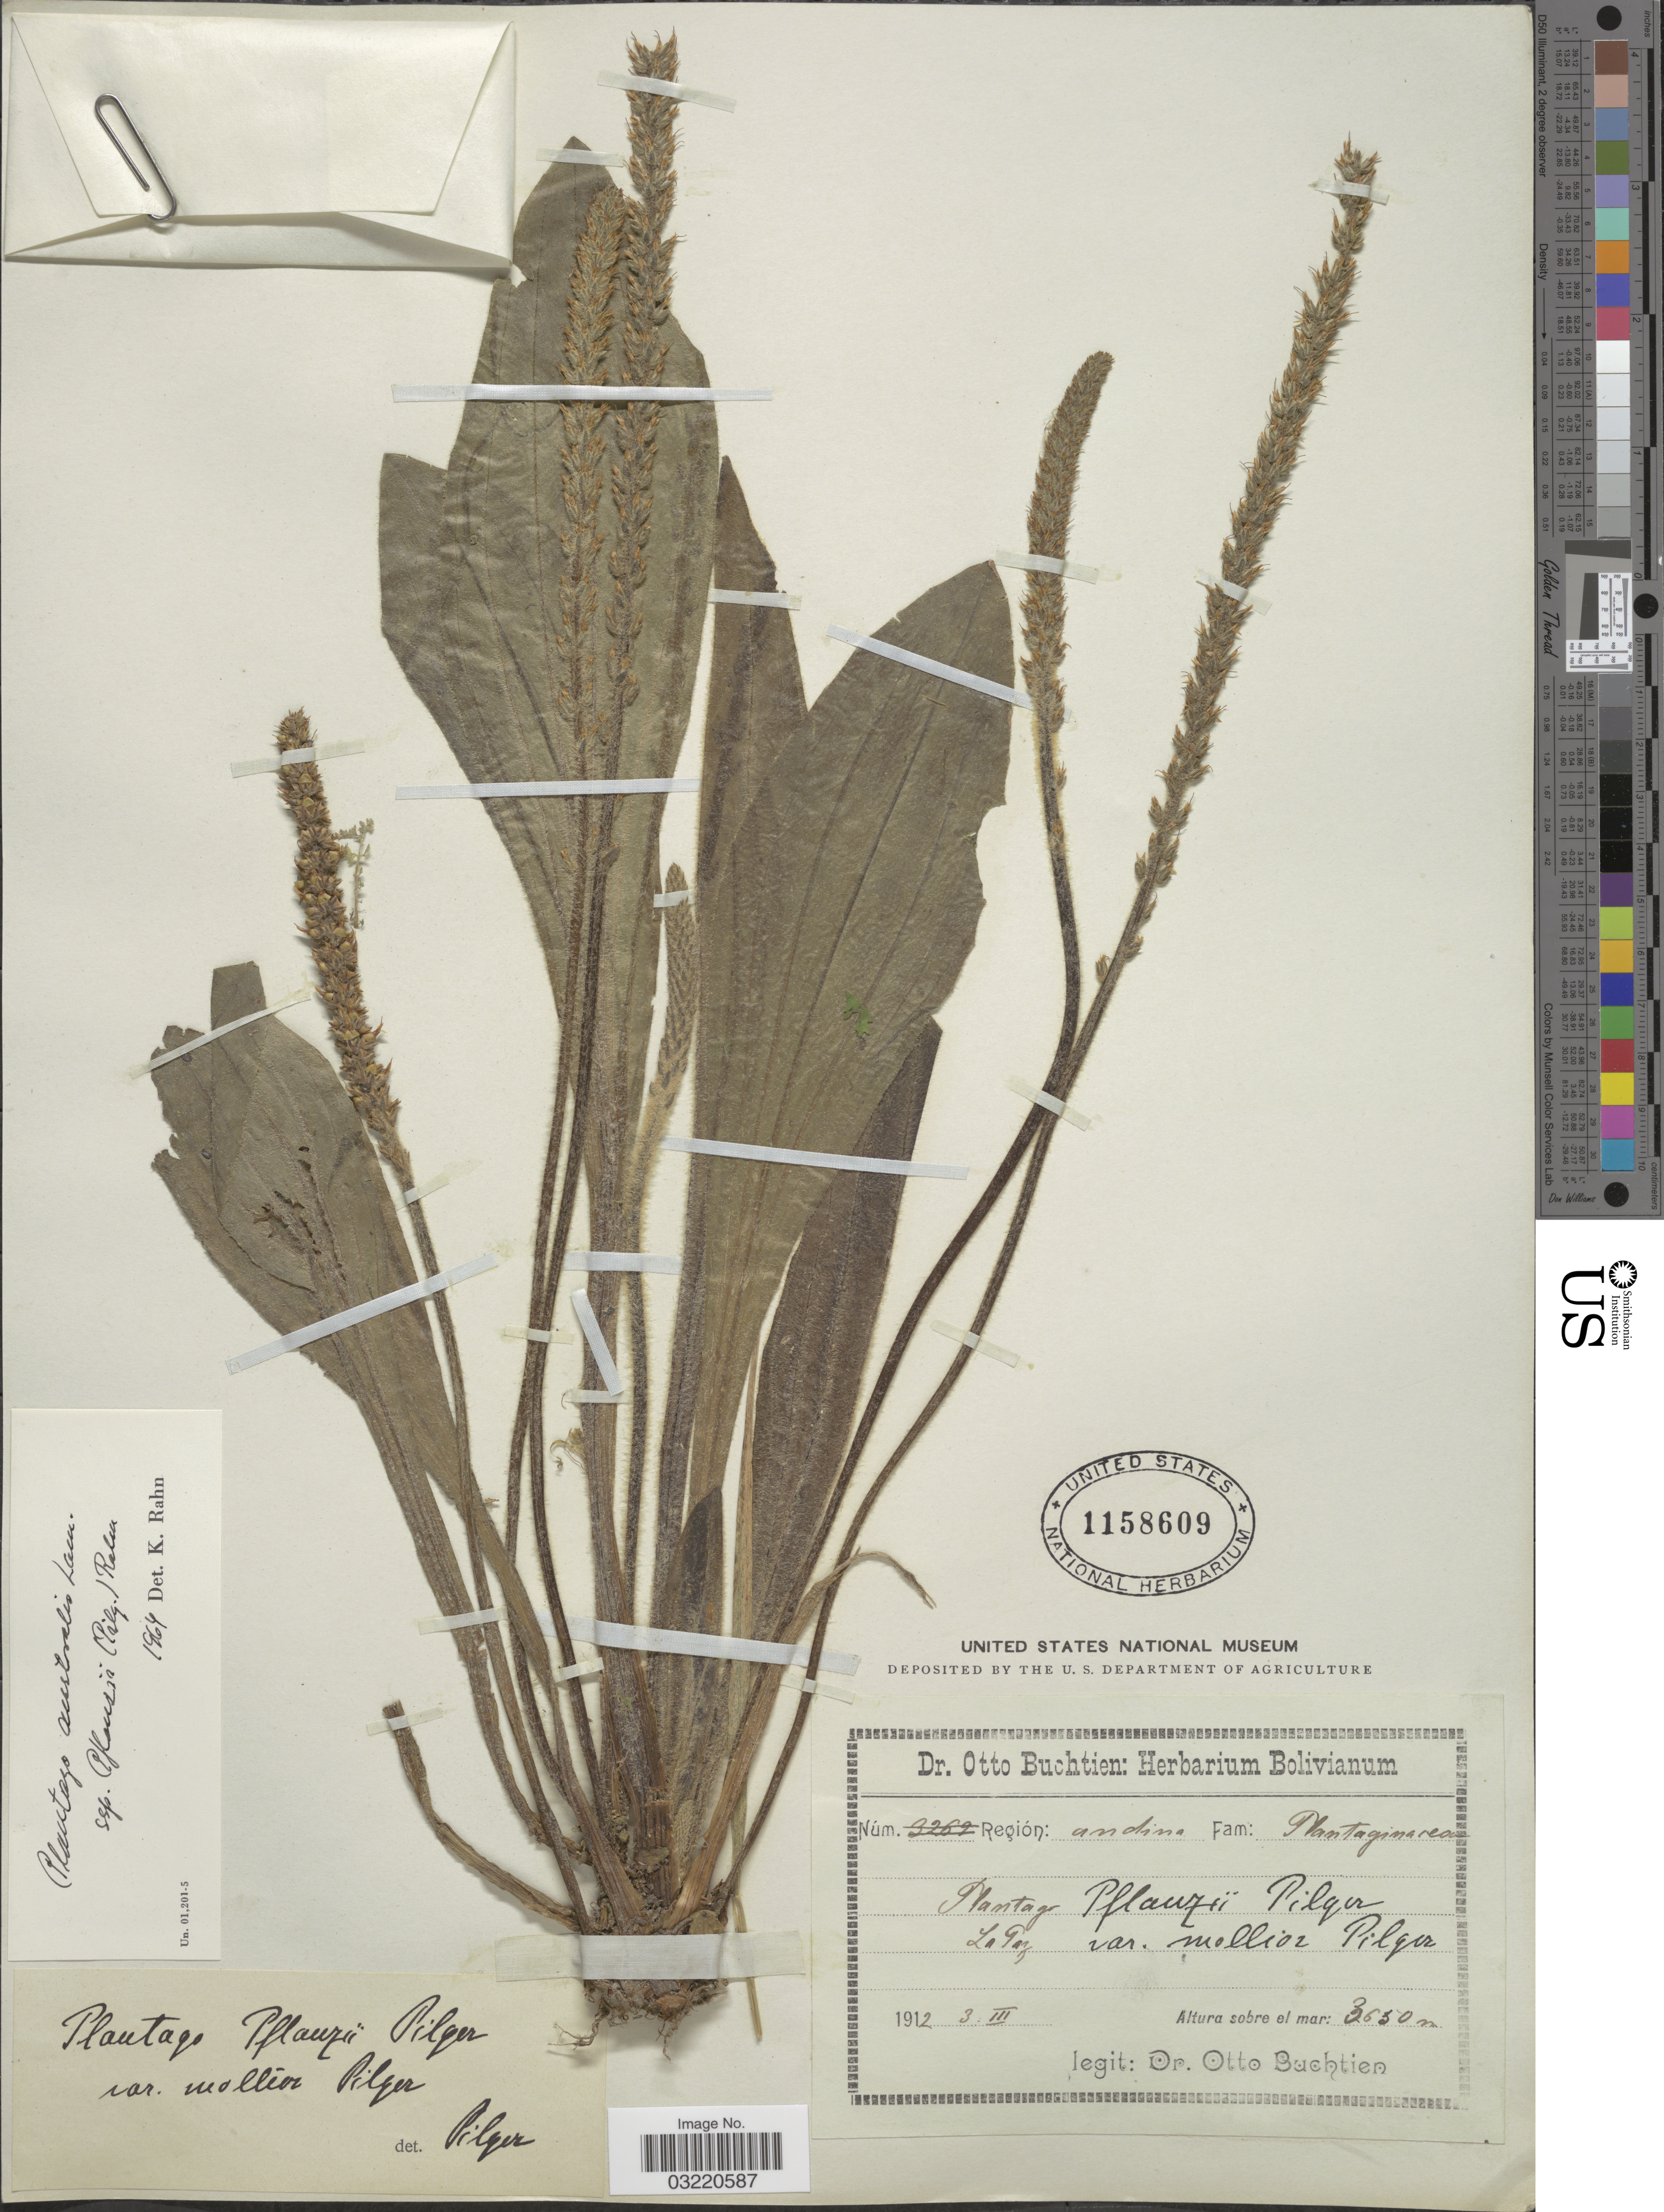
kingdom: Plantae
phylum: Tracheophyta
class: Magnoliopsida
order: Lamiales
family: Plantaginaceae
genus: Plantago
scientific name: Plantago pflanzii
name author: (Pilg.) Rahn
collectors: O. Buchtien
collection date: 1912-03-03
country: Bolivia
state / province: La Paz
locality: Región: andina.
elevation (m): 3650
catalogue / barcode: US 1158609